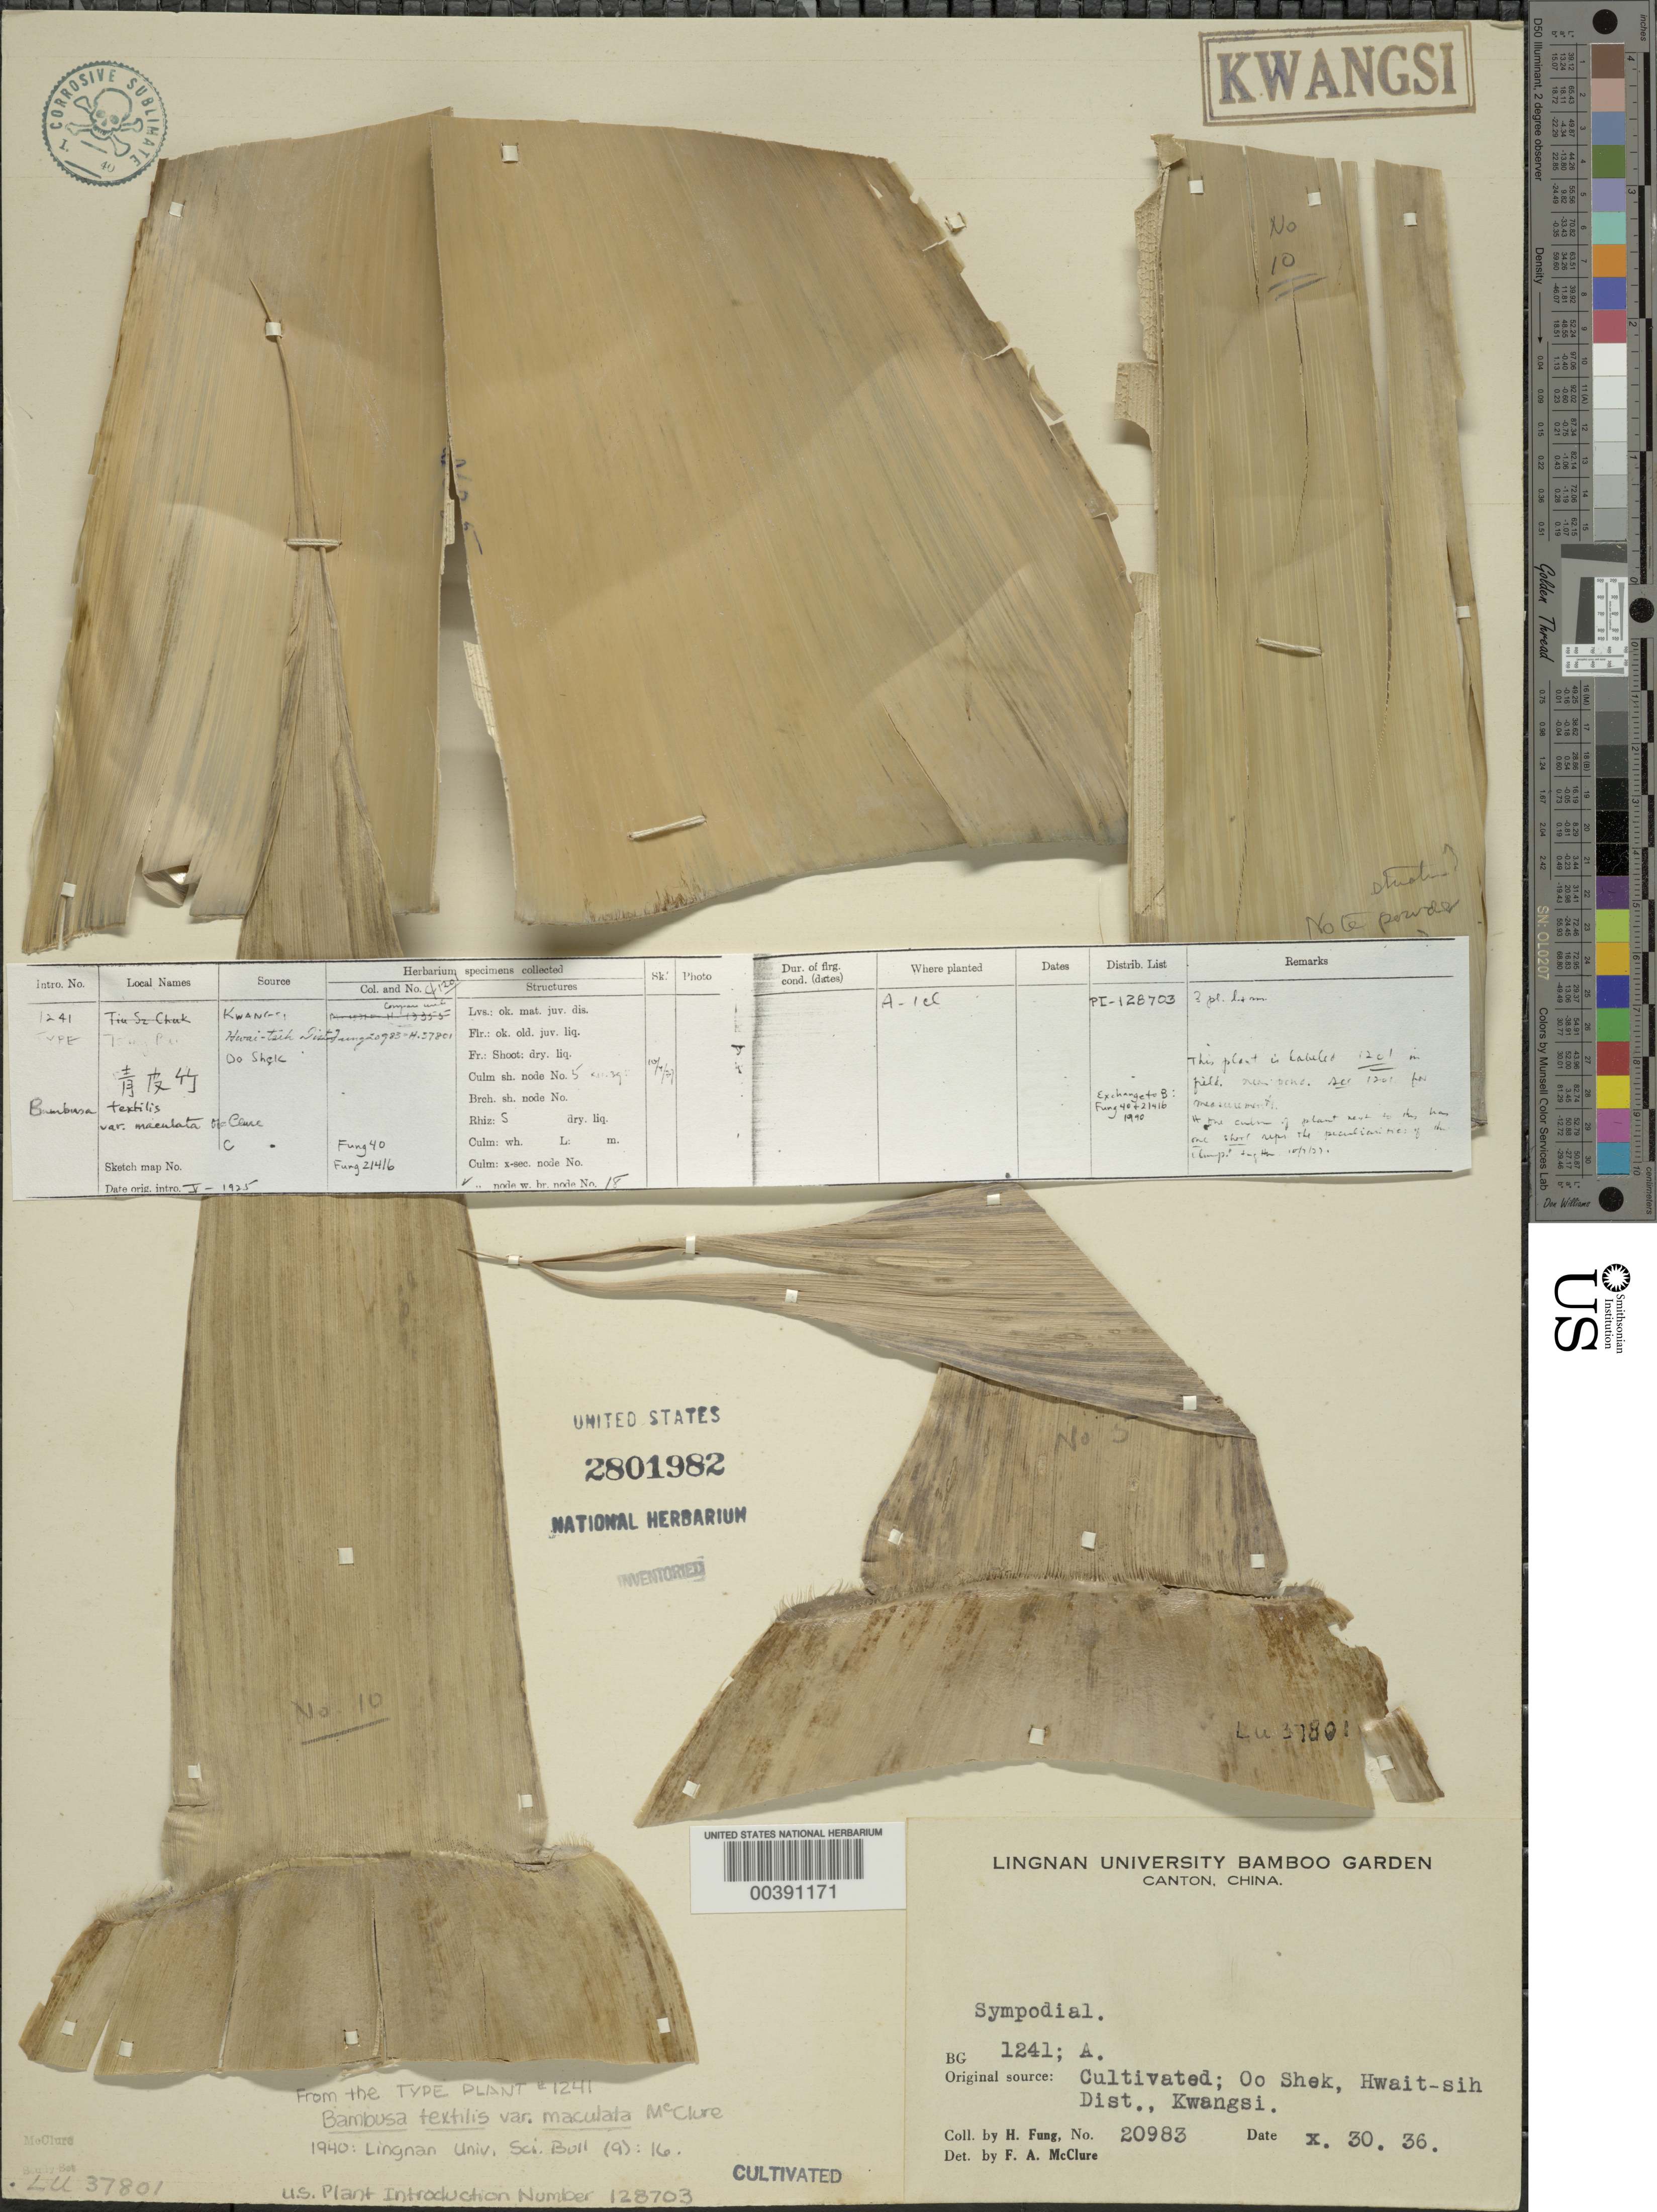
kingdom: Plantae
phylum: Tracheophyta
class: Liliopsida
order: Poales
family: Poaceae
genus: Bambusa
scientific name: Bambusa textilis var. maculata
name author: McClure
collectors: H. L. Fung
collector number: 20983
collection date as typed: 30 Oct 1936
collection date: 1936-10-30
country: China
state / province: Guangdong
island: Honam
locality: Lingnan univ. bg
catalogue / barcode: US 2801982